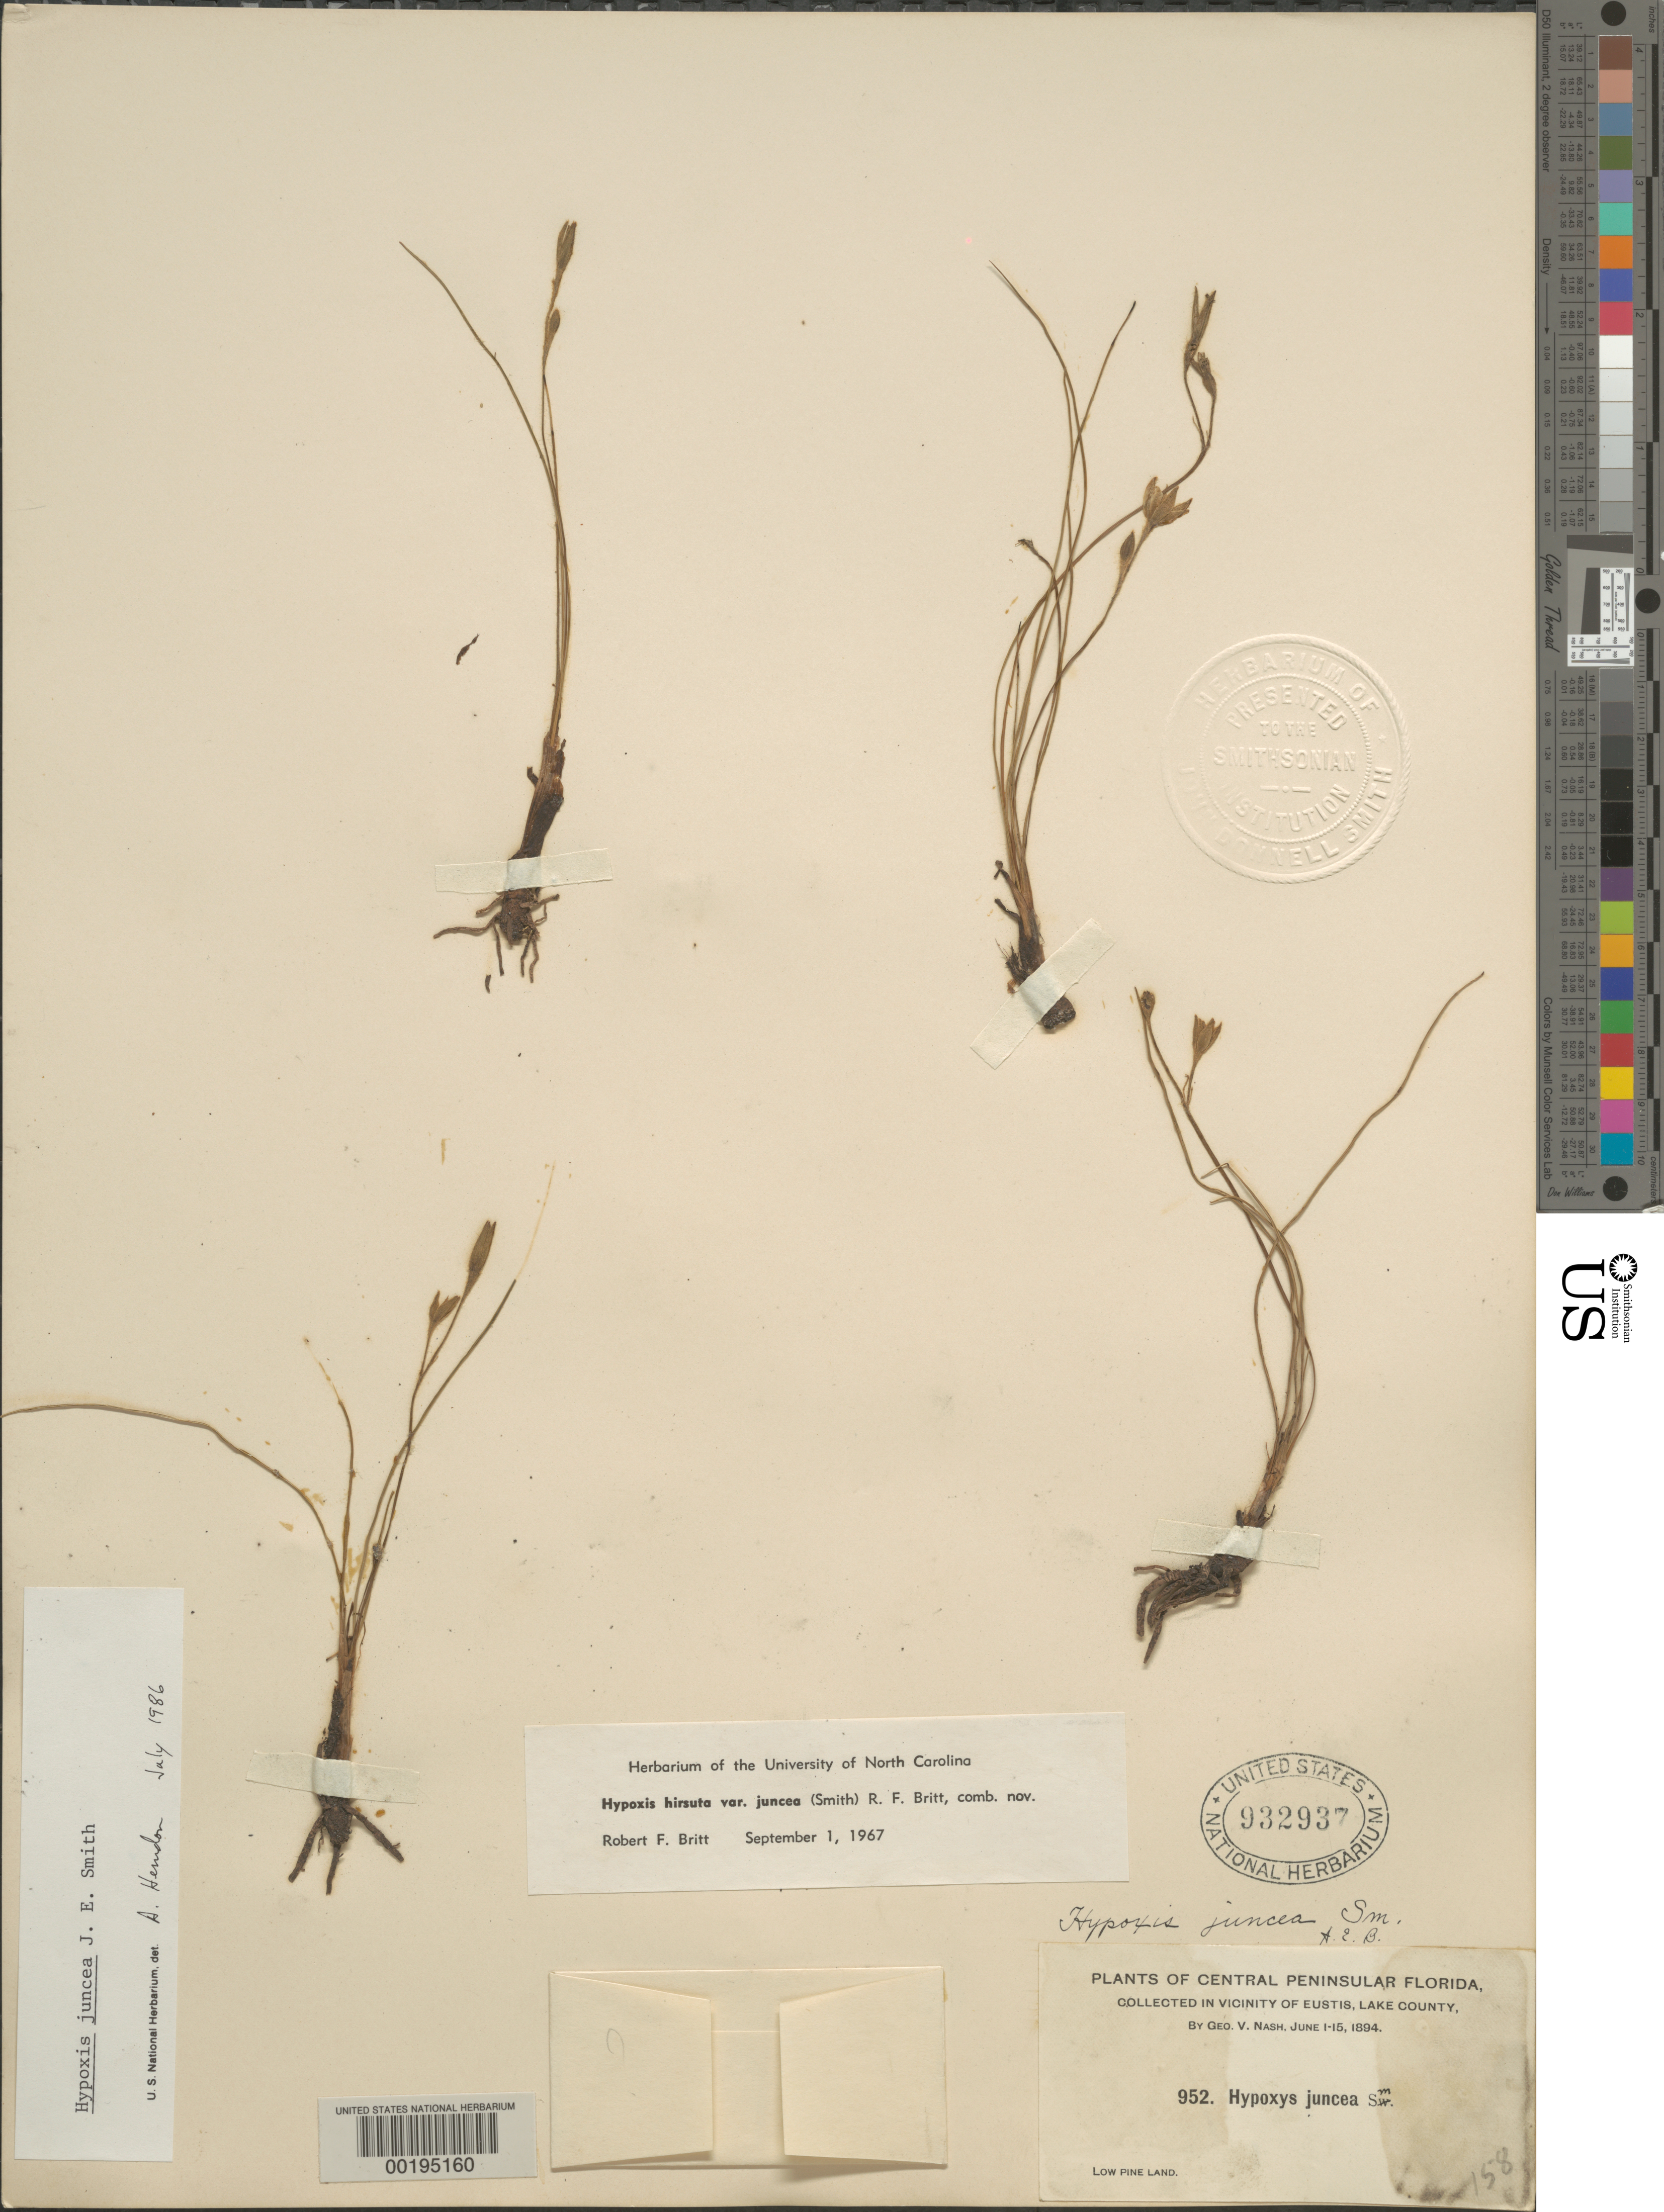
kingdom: Plantae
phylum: Tracheophyta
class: Liliopsida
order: Asparagales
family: Hypoxidaceae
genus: Hypoxis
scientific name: Hypoxis juncea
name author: Small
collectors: G. V. Nash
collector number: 532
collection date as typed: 01 Jun 1894 to 15 Jun 1894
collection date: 1894-06-01/1894-06-15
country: United States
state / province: Florida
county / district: Lake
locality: Eustis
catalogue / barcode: US 932937-2